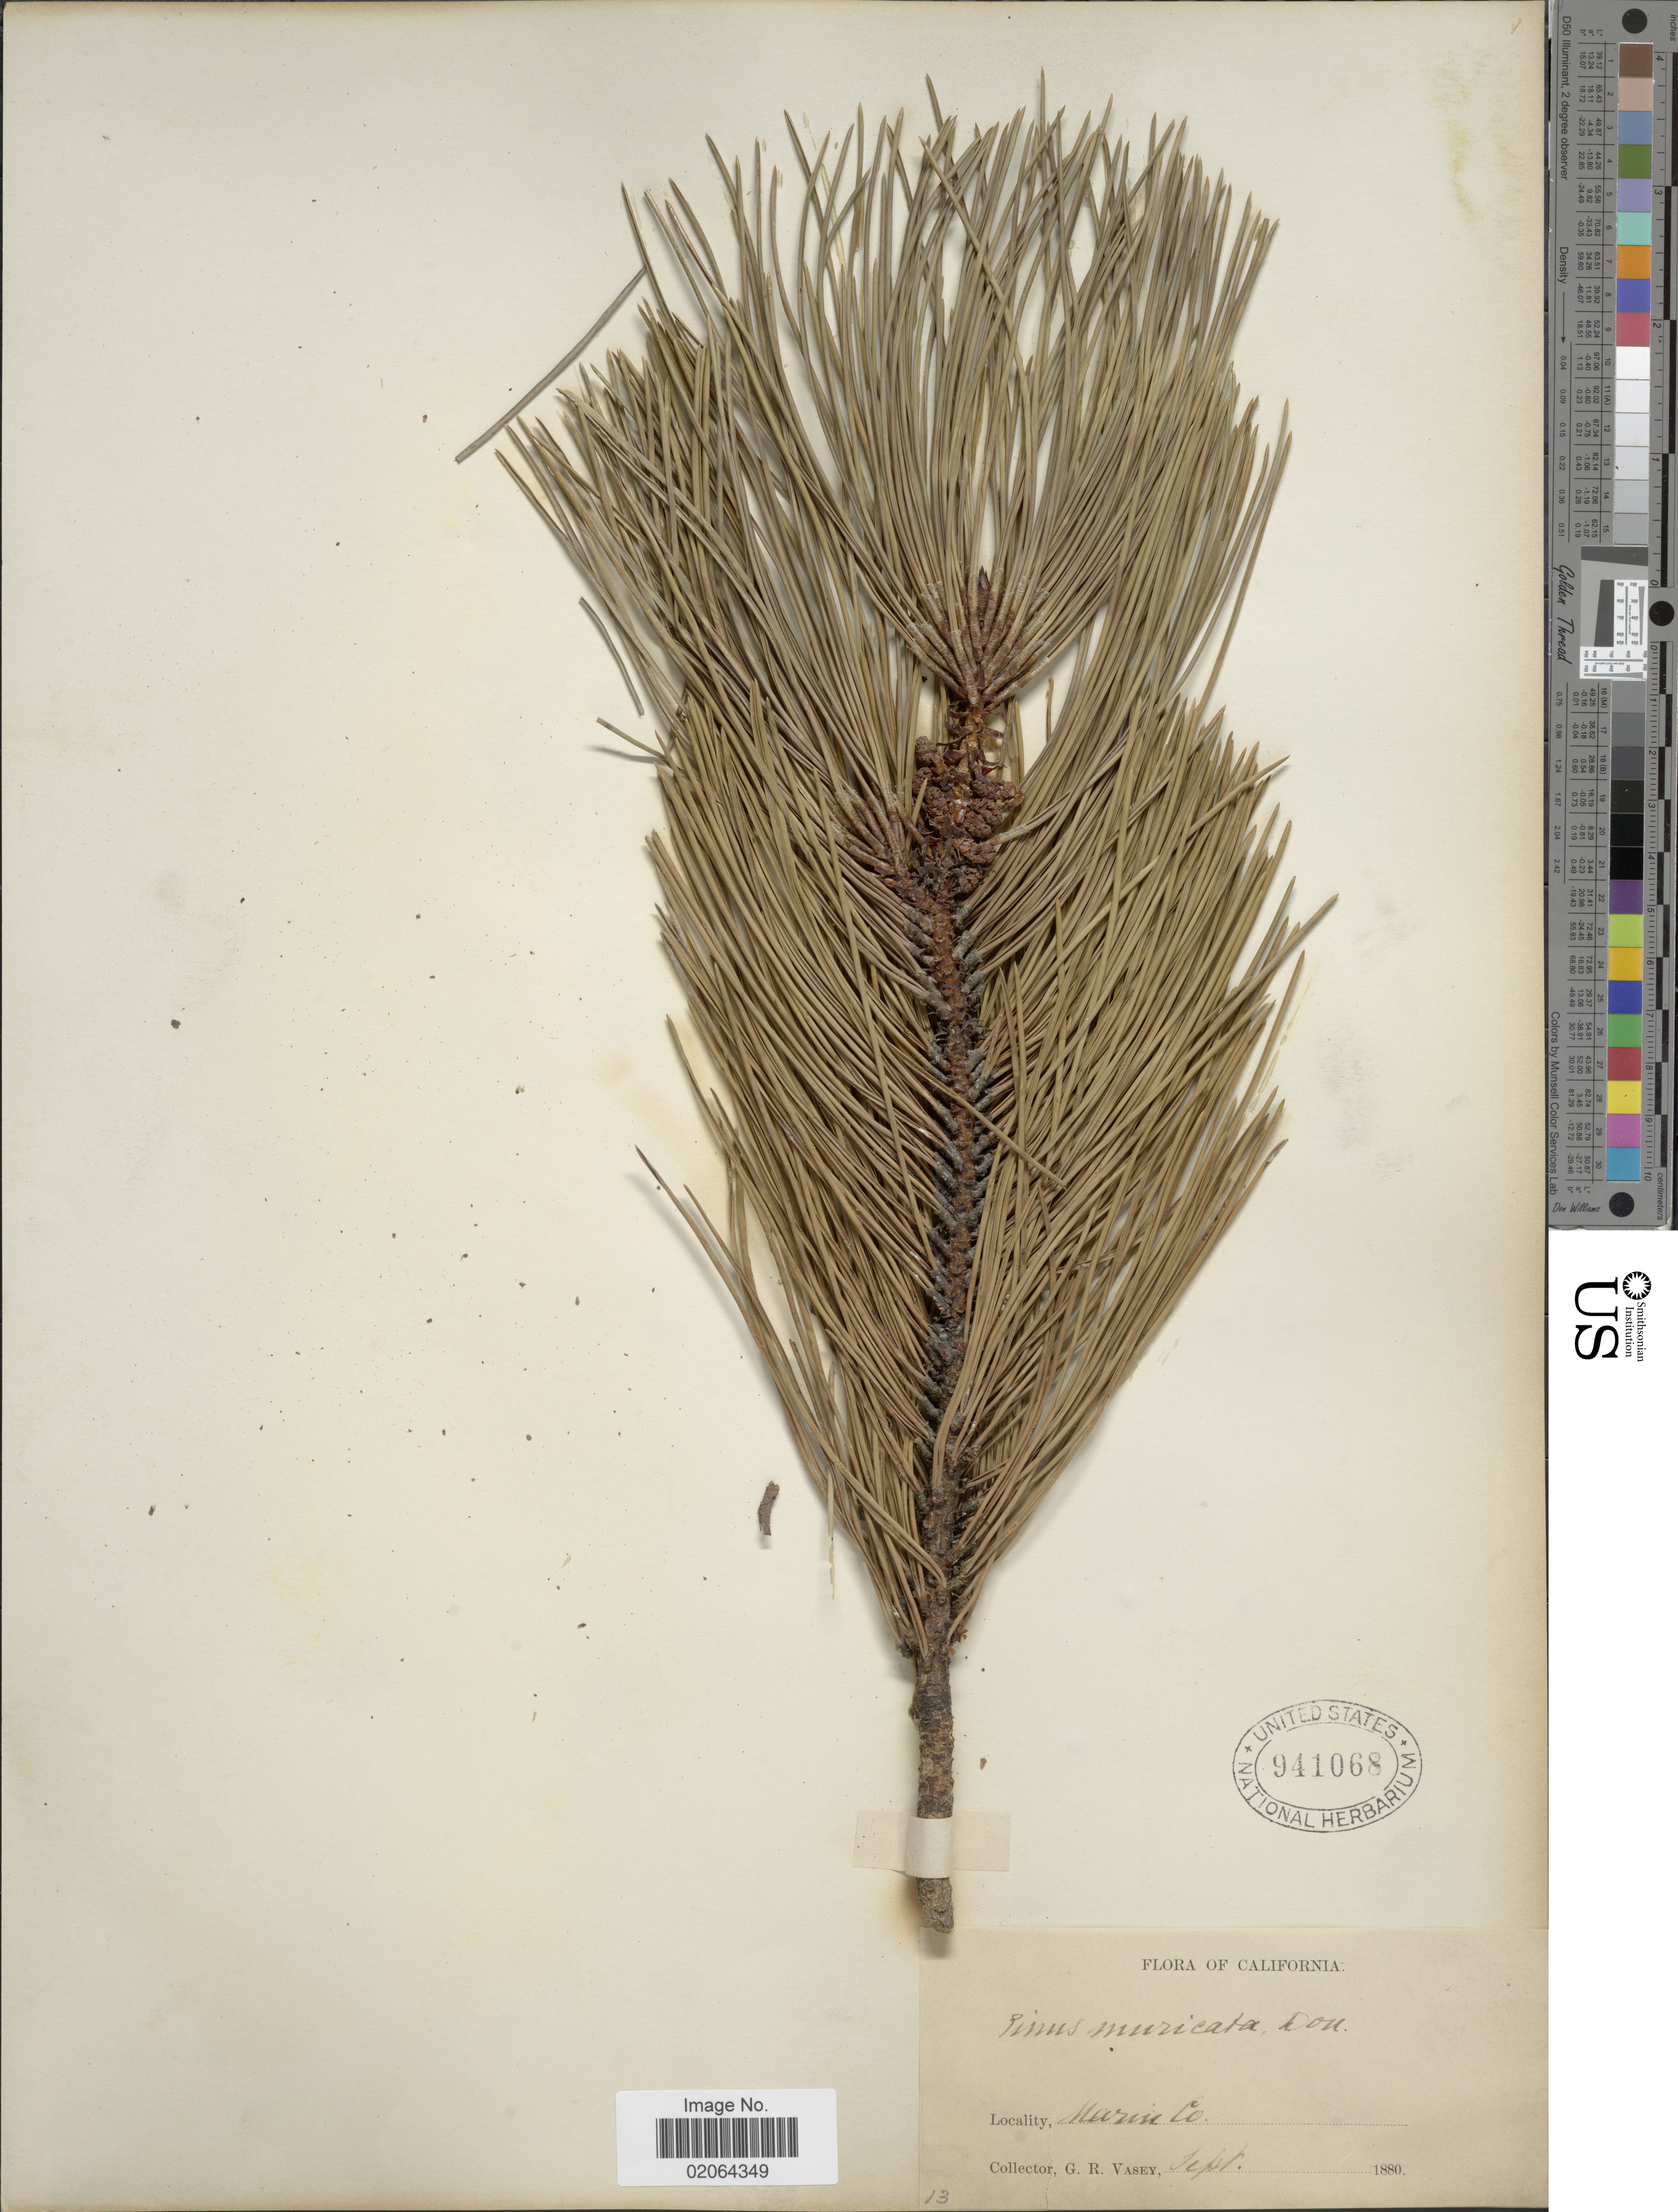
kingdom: Plantae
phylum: Tracheophyta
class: Pinopsida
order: Pinales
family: Pinaceae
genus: Pinus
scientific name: Pinus muricata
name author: D. Don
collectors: G. R. Vasey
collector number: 12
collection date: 1880-09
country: United States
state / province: California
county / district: Marin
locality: California. Marin Co.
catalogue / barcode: US 941068